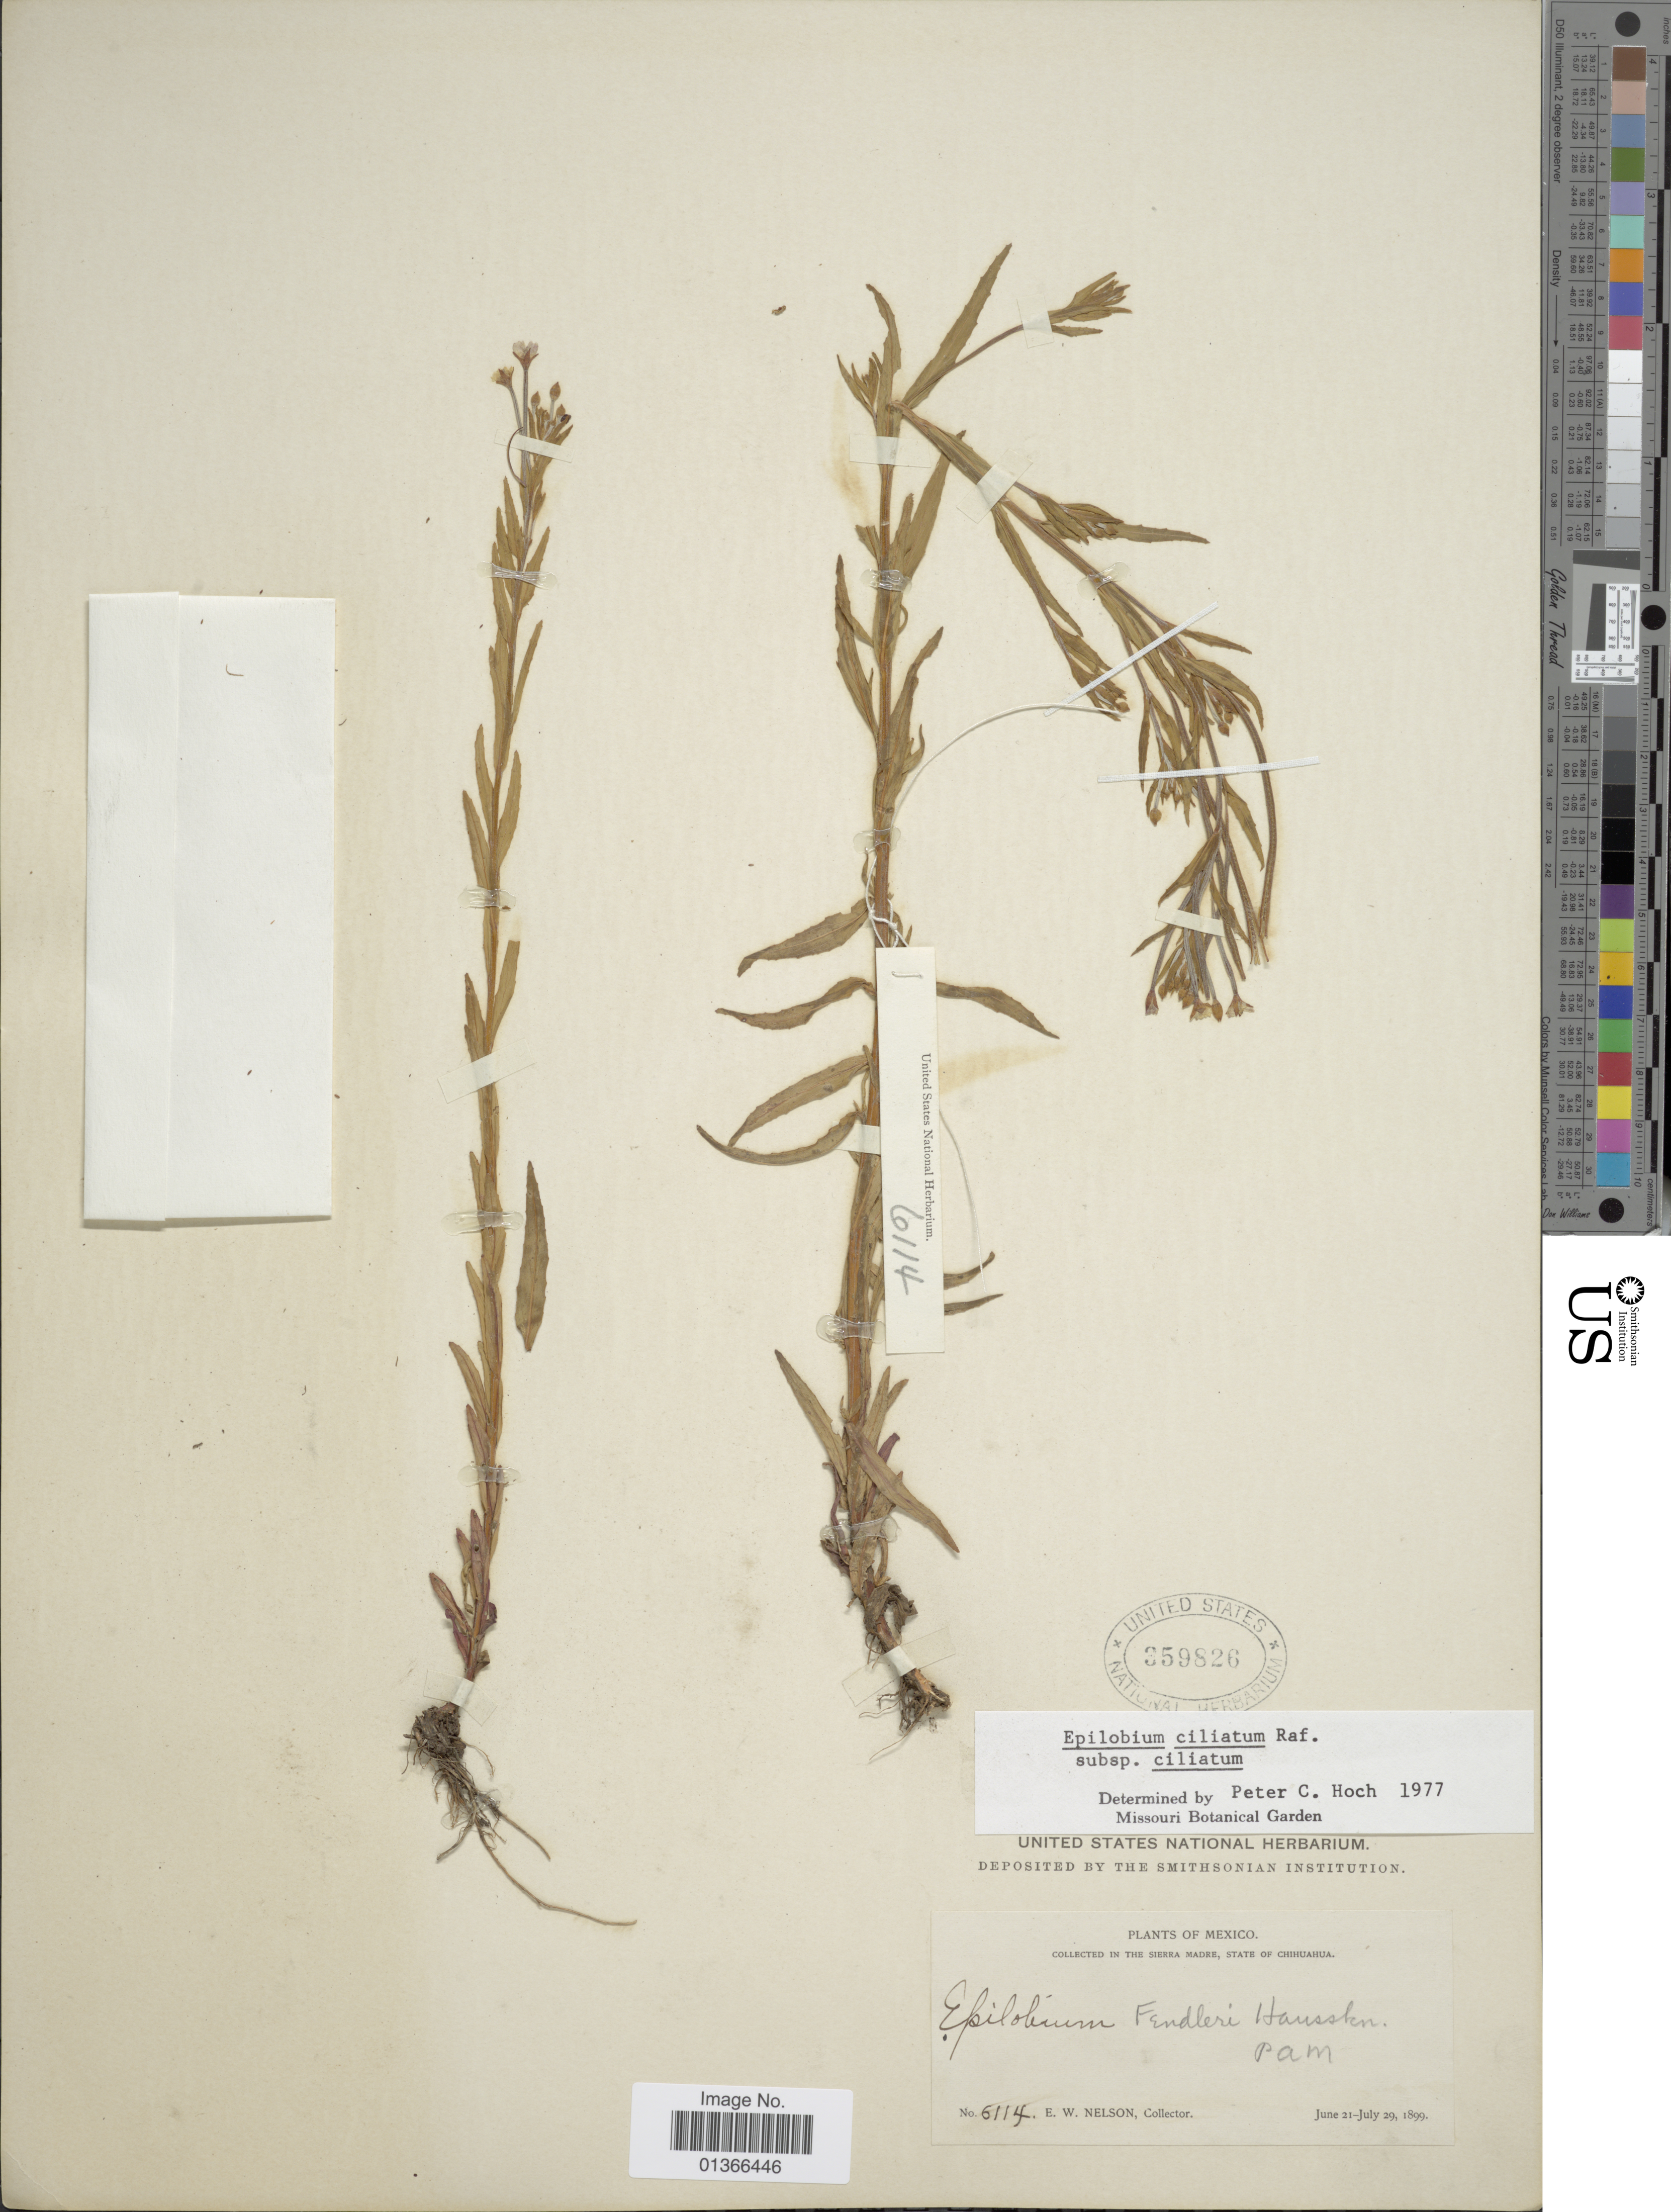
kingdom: Plantae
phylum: Tracheophyta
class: Magnoliopsida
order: Myrtales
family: Onagraceae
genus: Epilobium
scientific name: Epilobium ciliatum subsp. ciliatum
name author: Raf.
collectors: E. W. Nelson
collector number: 6114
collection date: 1899-06-21/1899-07-29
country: Mexico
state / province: Chihuahua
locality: Sierra Madre.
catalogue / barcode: US 359826